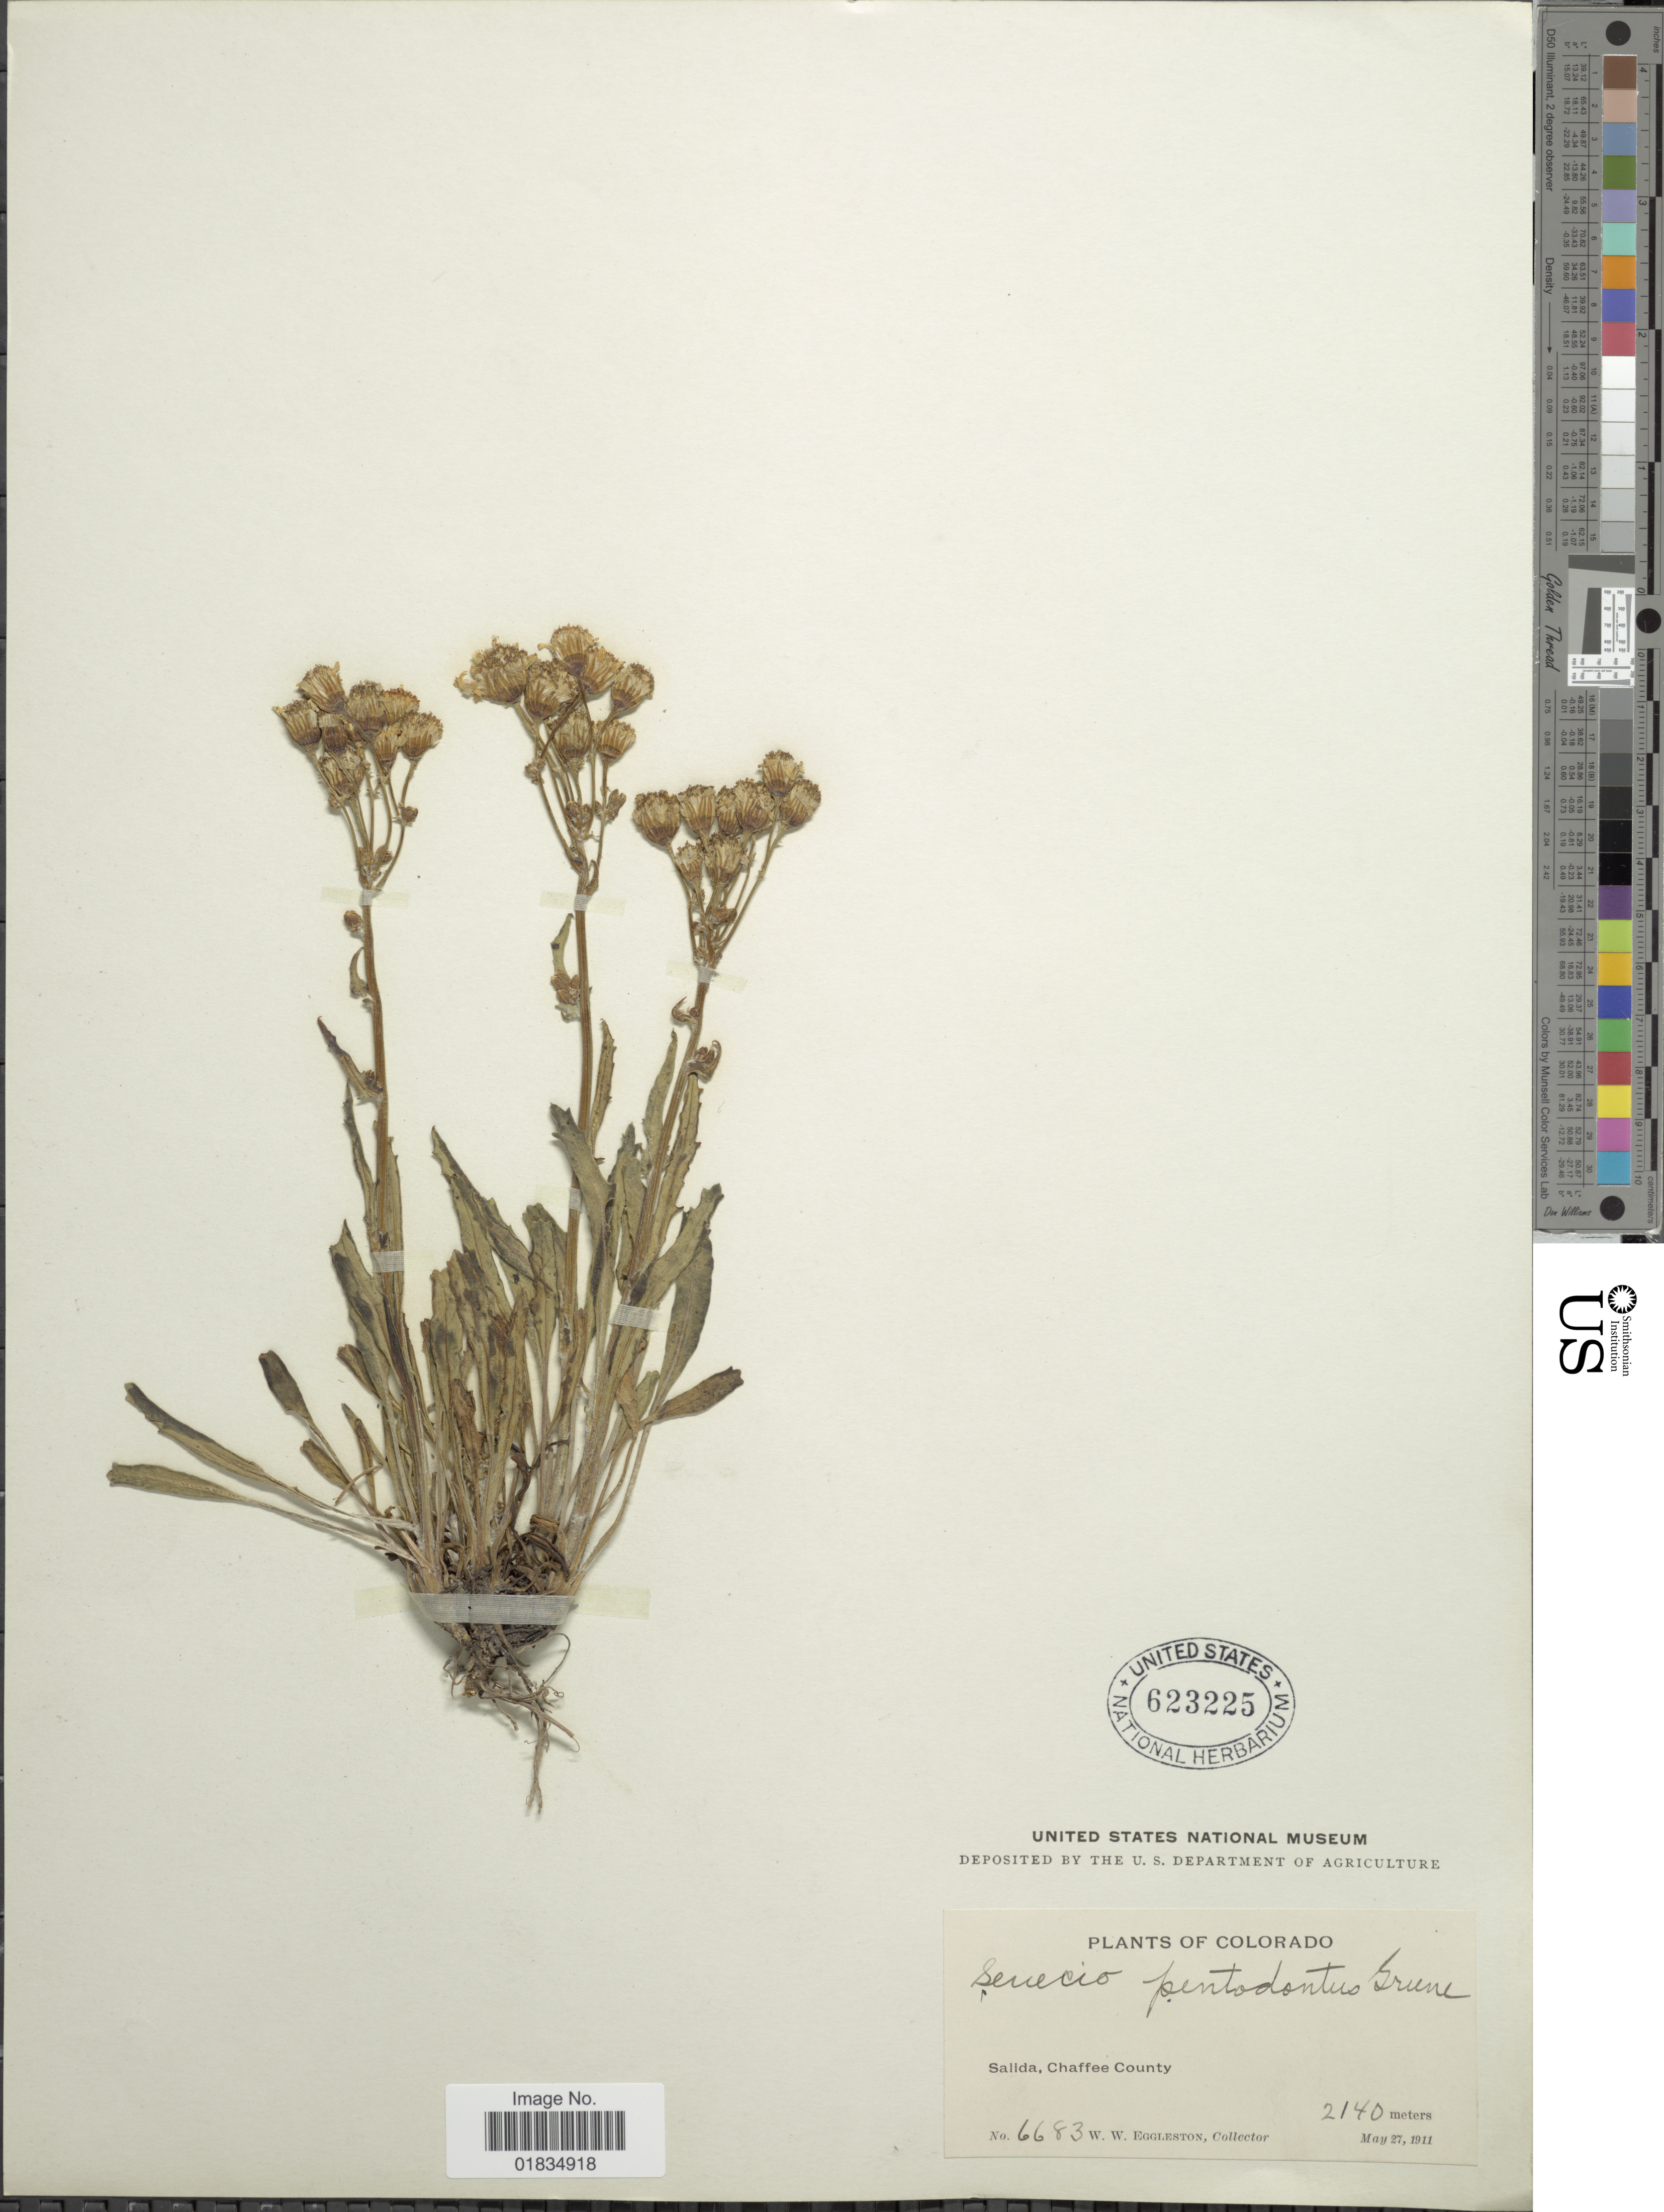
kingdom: Plantae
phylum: Tracheophyta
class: Magnoliopsida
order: Asterales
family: Asteraceae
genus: Senecio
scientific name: Senecio pentodontus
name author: Greene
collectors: W. W. Eggleston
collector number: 6683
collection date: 1911-05-27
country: United States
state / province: Colorado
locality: Salida, Chaffee County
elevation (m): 2140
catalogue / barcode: US 623225